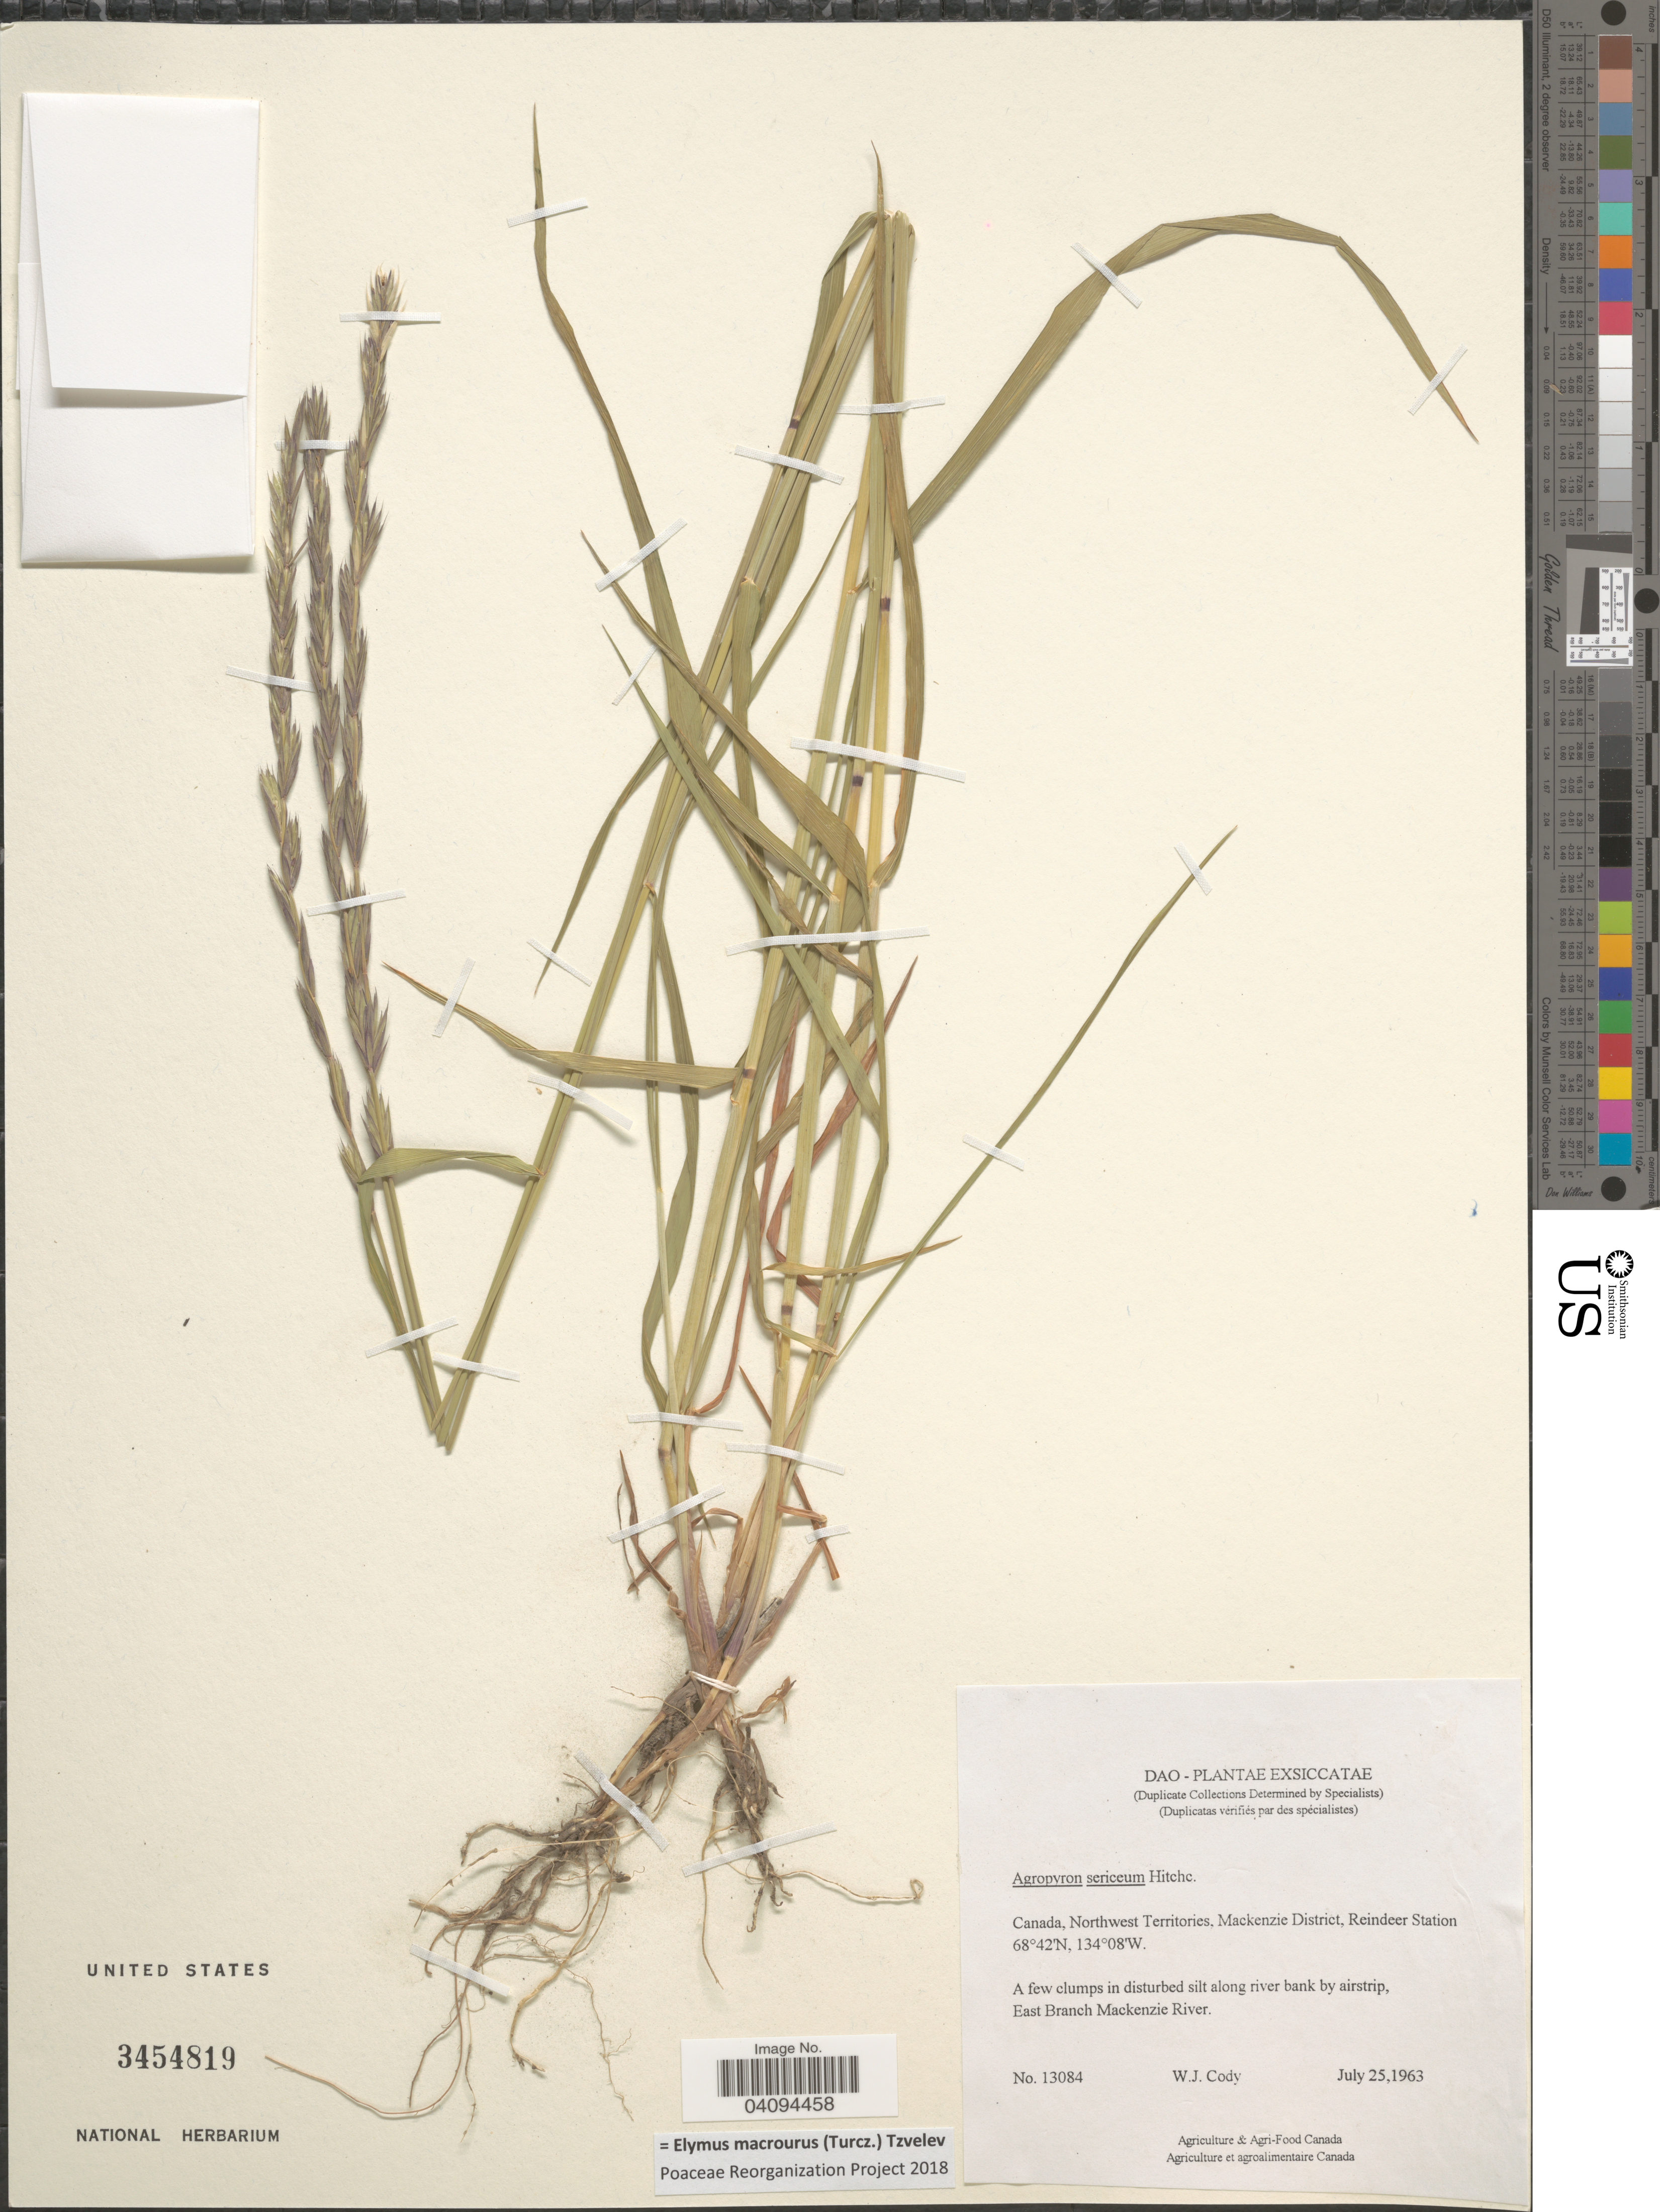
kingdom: Plantae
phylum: Tracheophyta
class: Liliopsida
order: Poales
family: Poaceae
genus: Elymus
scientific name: Elymus macrourus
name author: (Turcz. ex Steud.) Tzvelev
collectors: W. Cody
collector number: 13084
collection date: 1963-07-25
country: Canada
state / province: Northwest Territories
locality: Mackenzie District, Reindeer Station. A few clumps in disturbed silt along river bank by airstrip, East Branch Mackenzie River.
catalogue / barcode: US 3454819